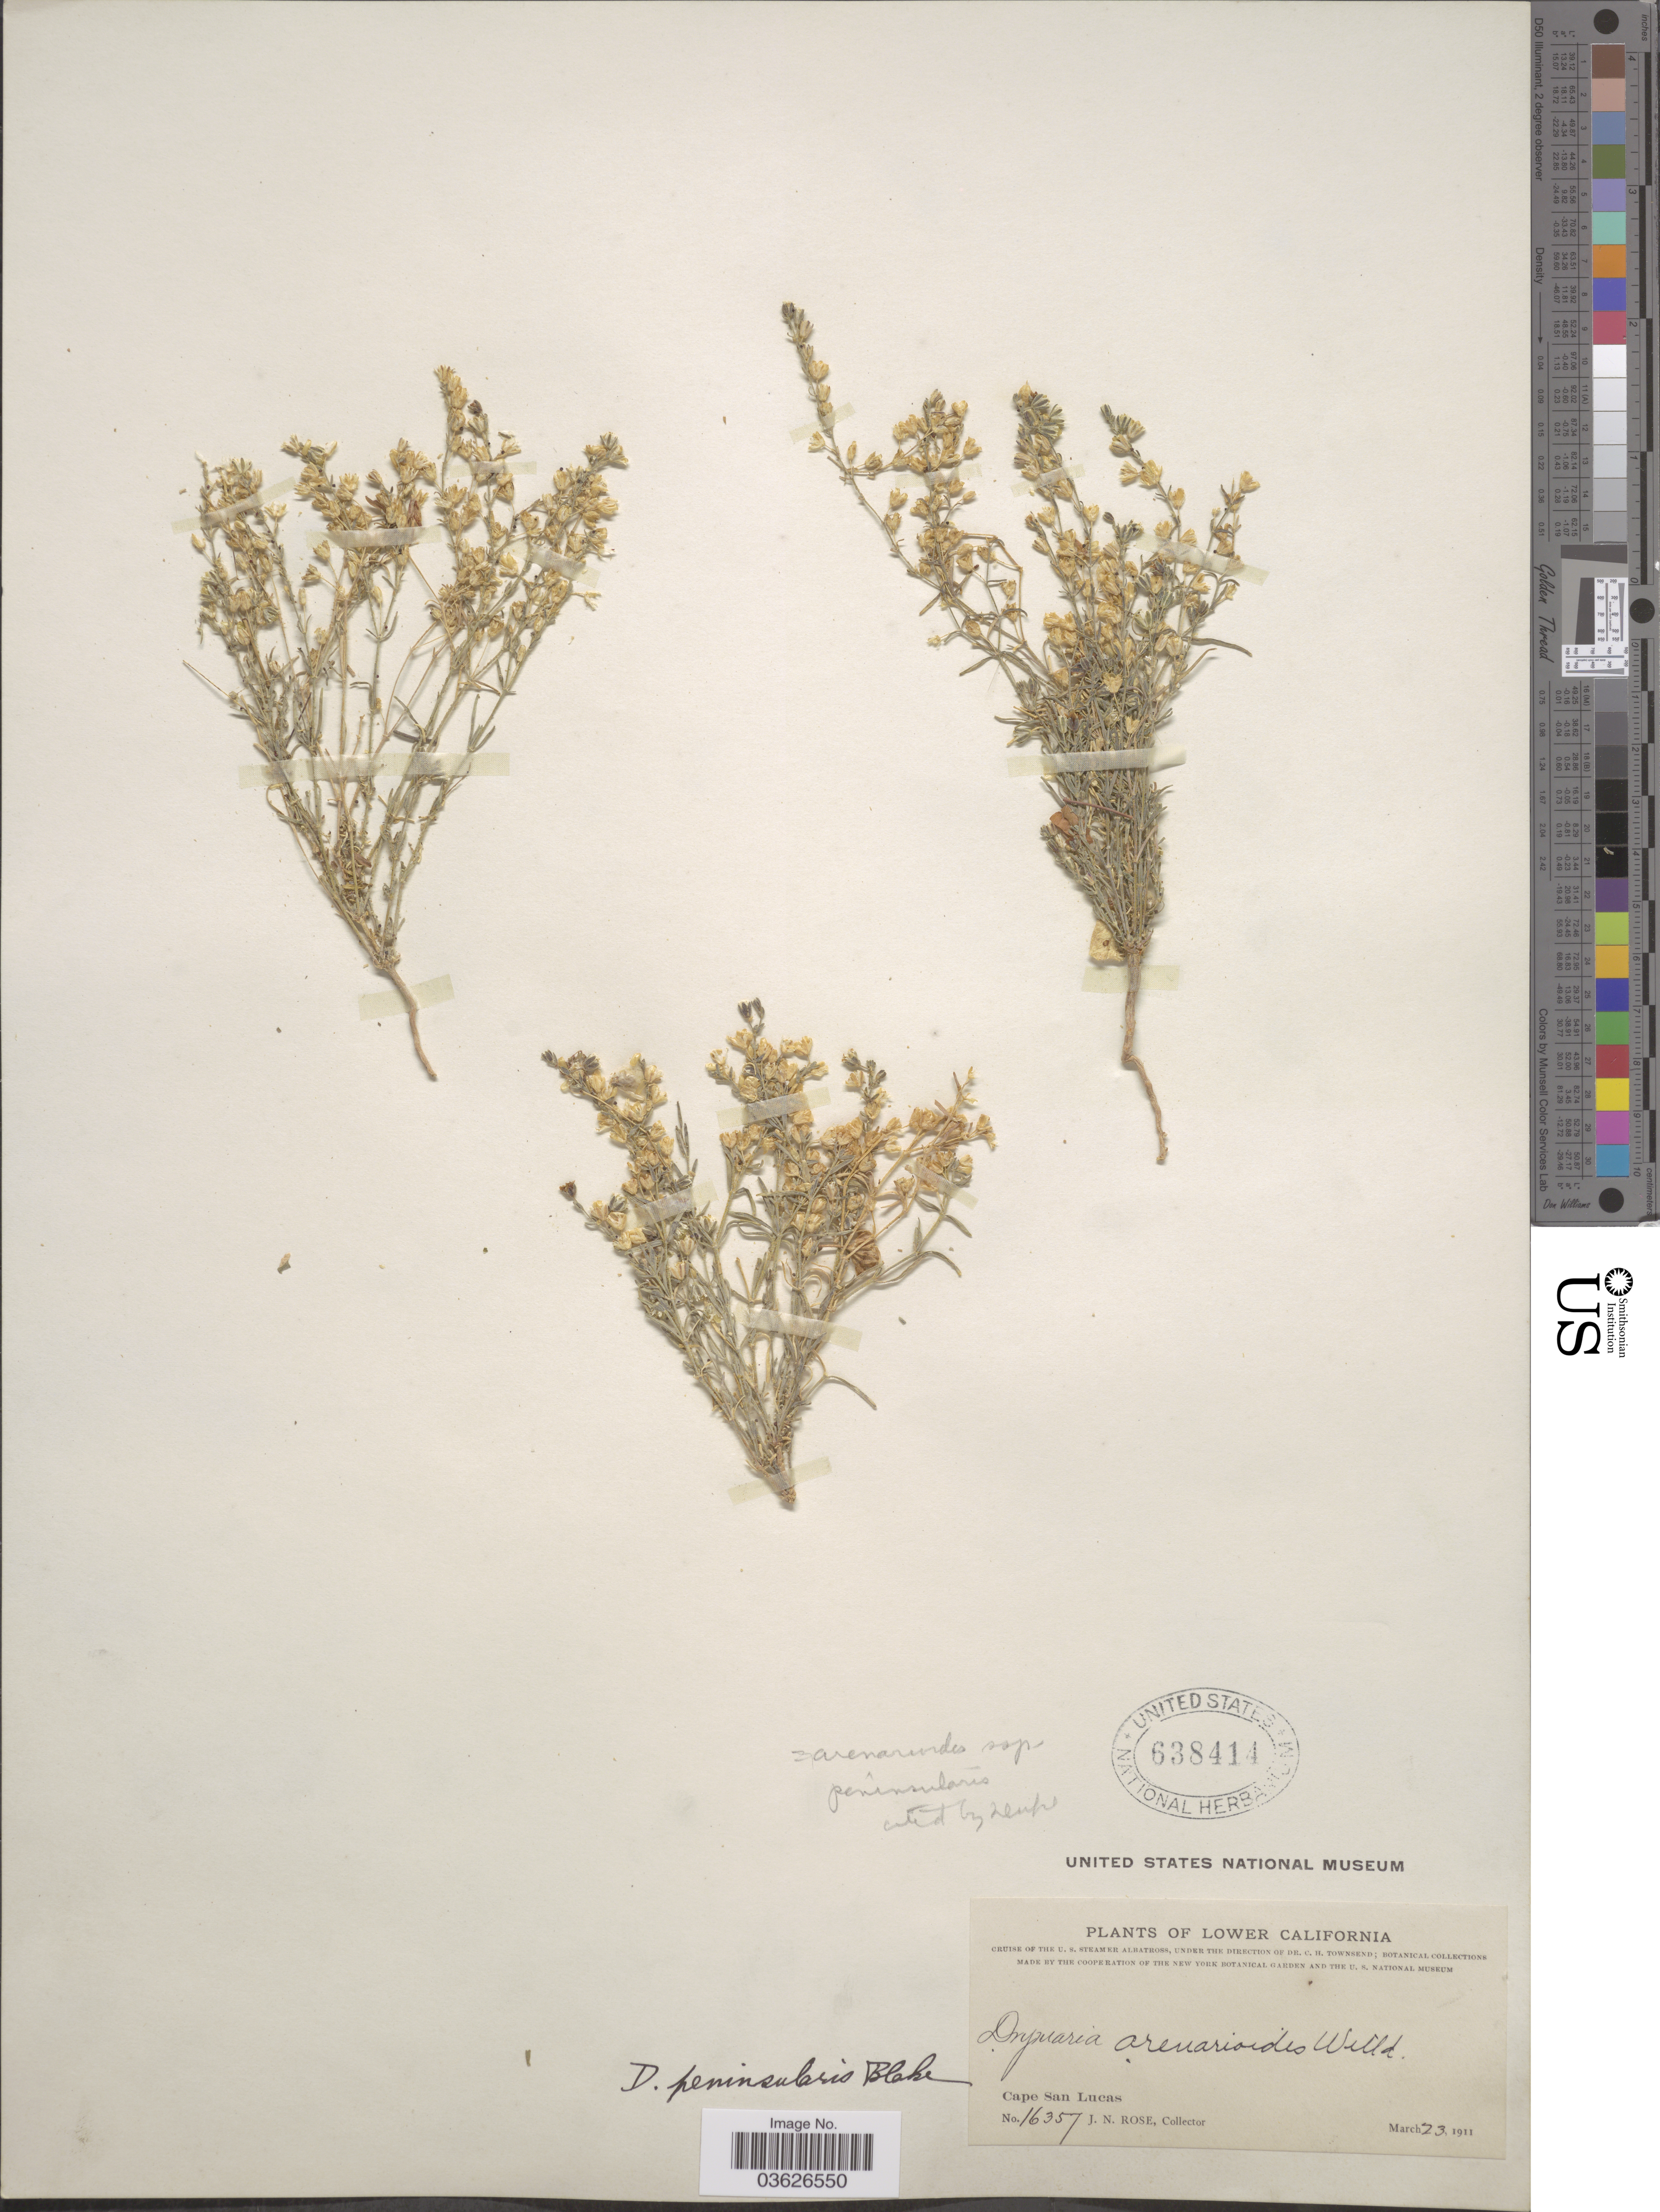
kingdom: Plantae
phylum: Tracheophyta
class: Magnoliopsida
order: Caryophyllales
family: Caryophyllaceae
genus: Drymaria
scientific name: Drymaria arenarioides subsp. peninsularis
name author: (S.F. Blake) J.A. Duke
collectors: J. N. Rose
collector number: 16357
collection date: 1911-03-23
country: Mexico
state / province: Baja California Sur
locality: Lower California. Cape San Lucas.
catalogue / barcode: US 638414